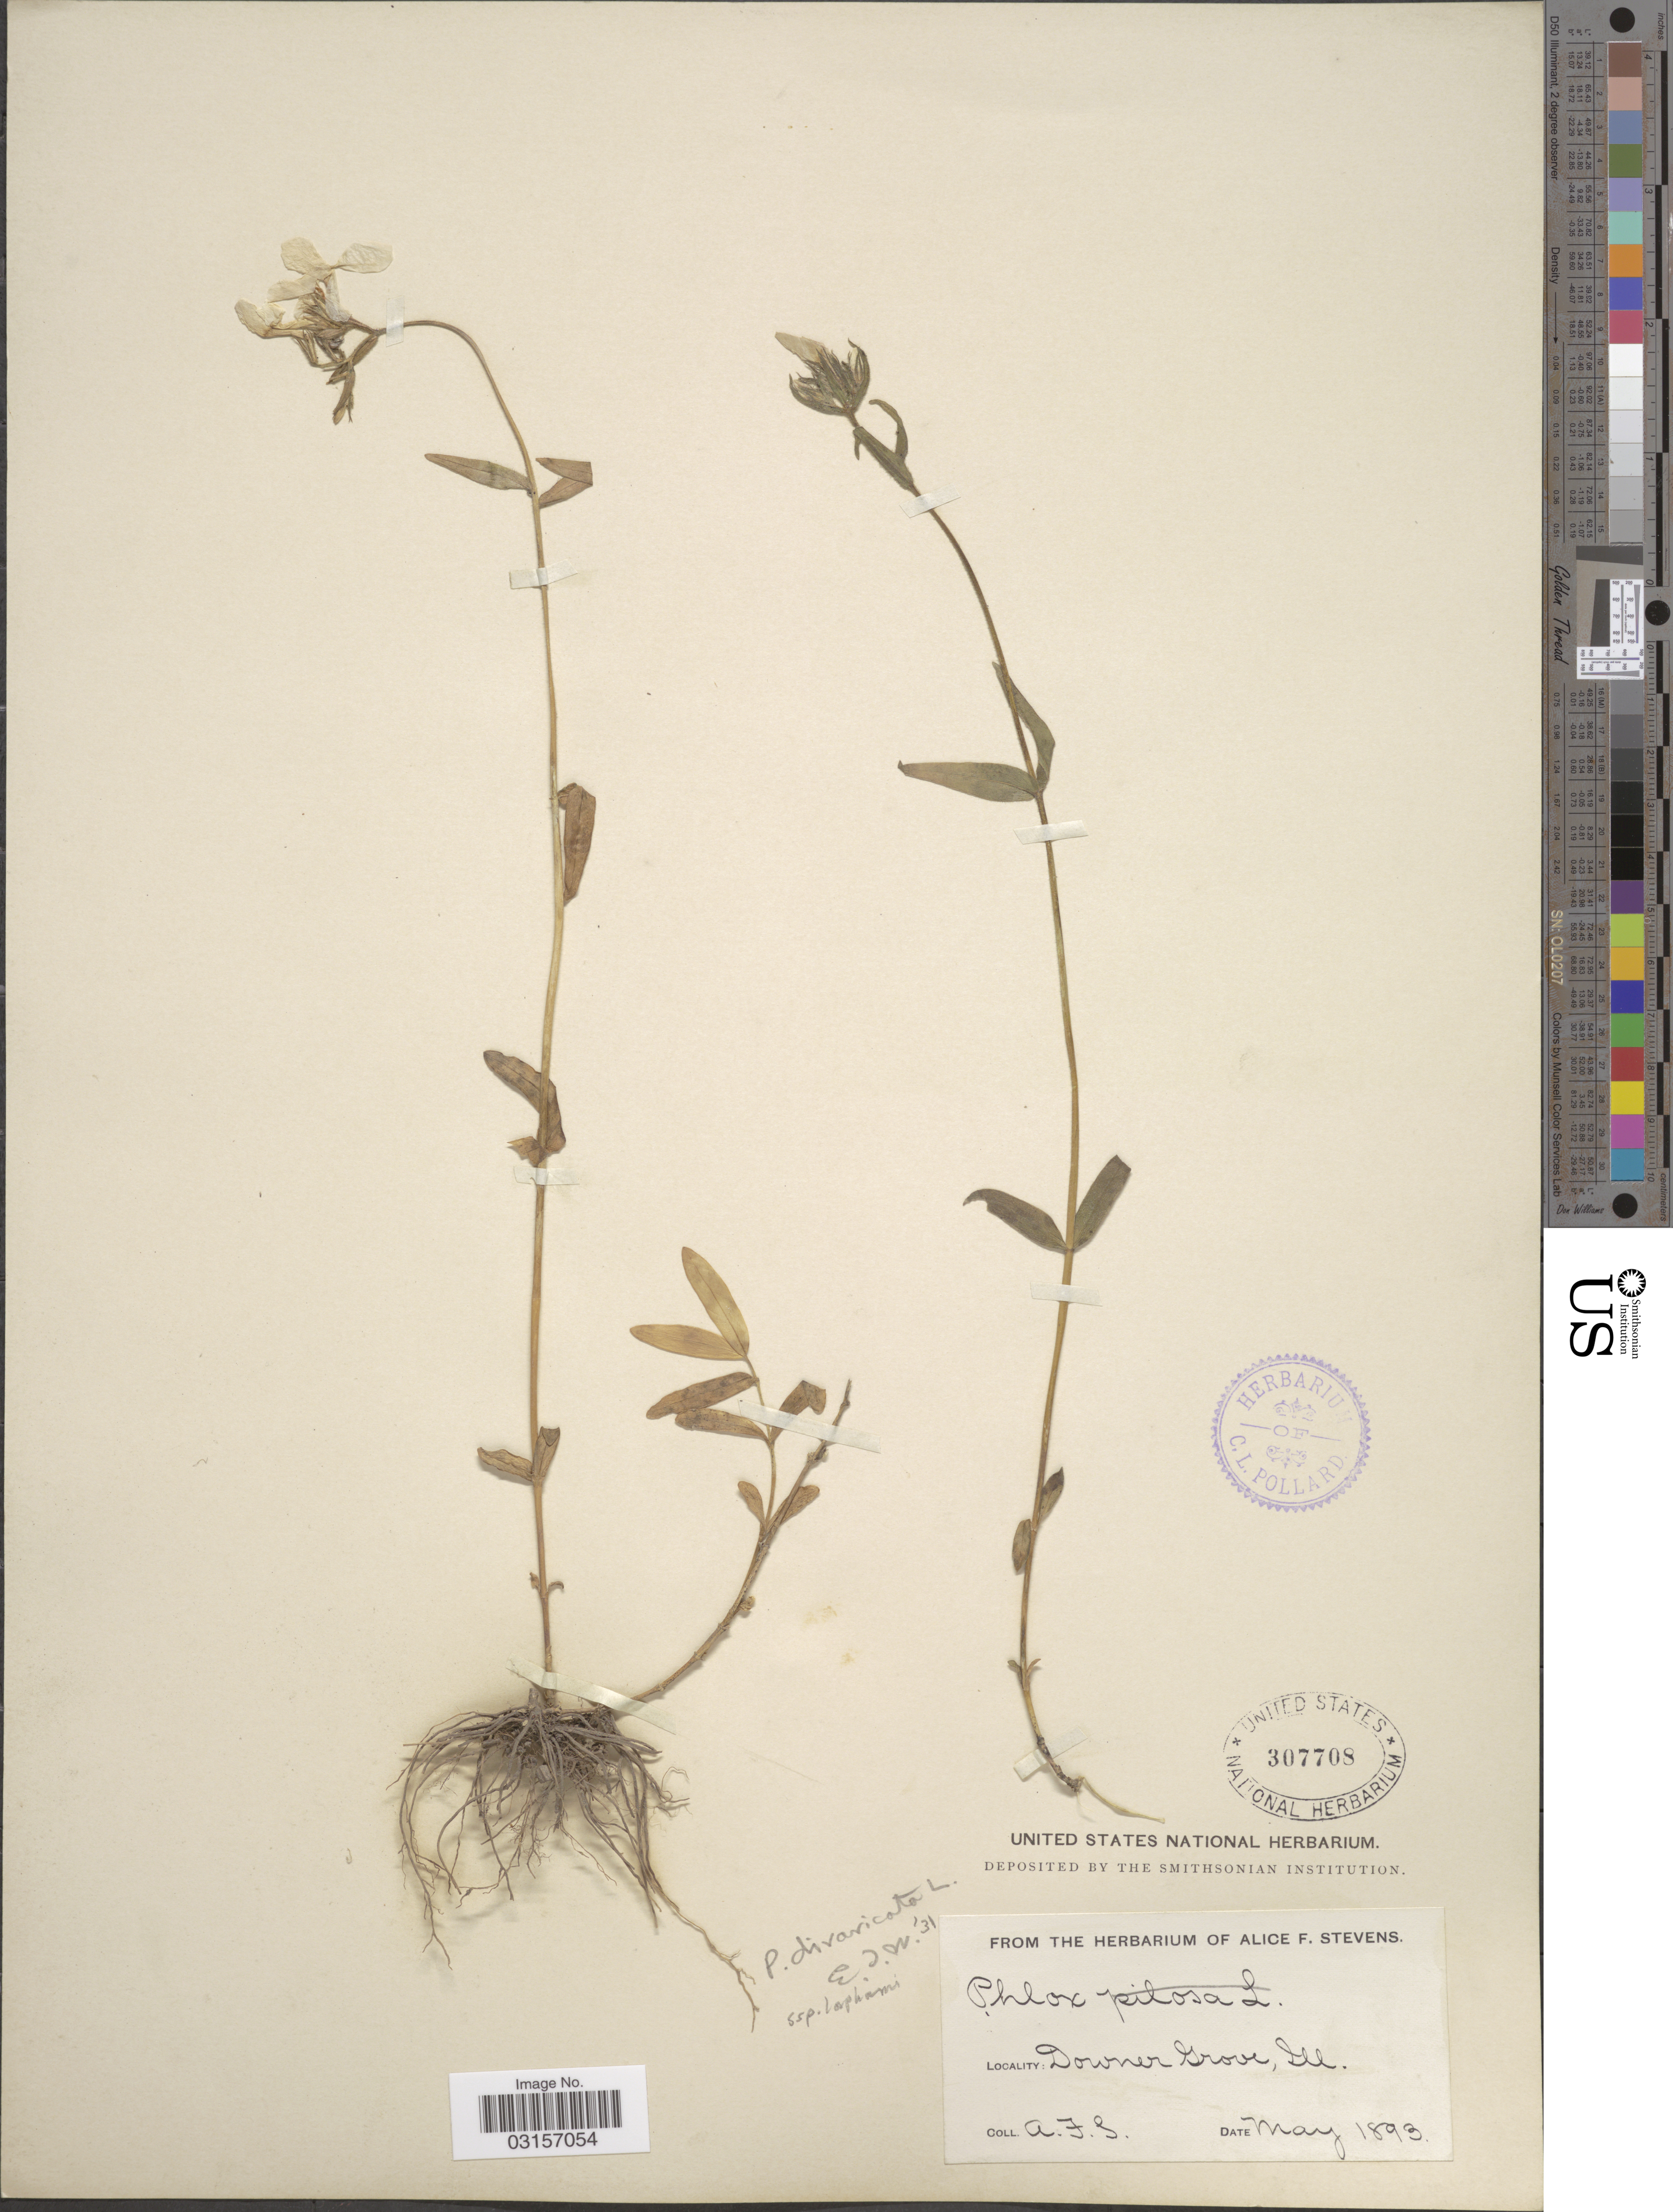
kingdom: Plantae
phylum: Tracheophyta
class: Magnoliopsida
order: Ericales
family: Polemoniaceae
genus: Phlox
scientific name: Phlox divaricata subsp. laphamii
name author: (Alph. Wood) Wherry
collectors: A. Stevens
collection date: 1893-05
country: United States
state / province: Illinois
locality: Downer Grove.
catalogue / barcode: US 307708